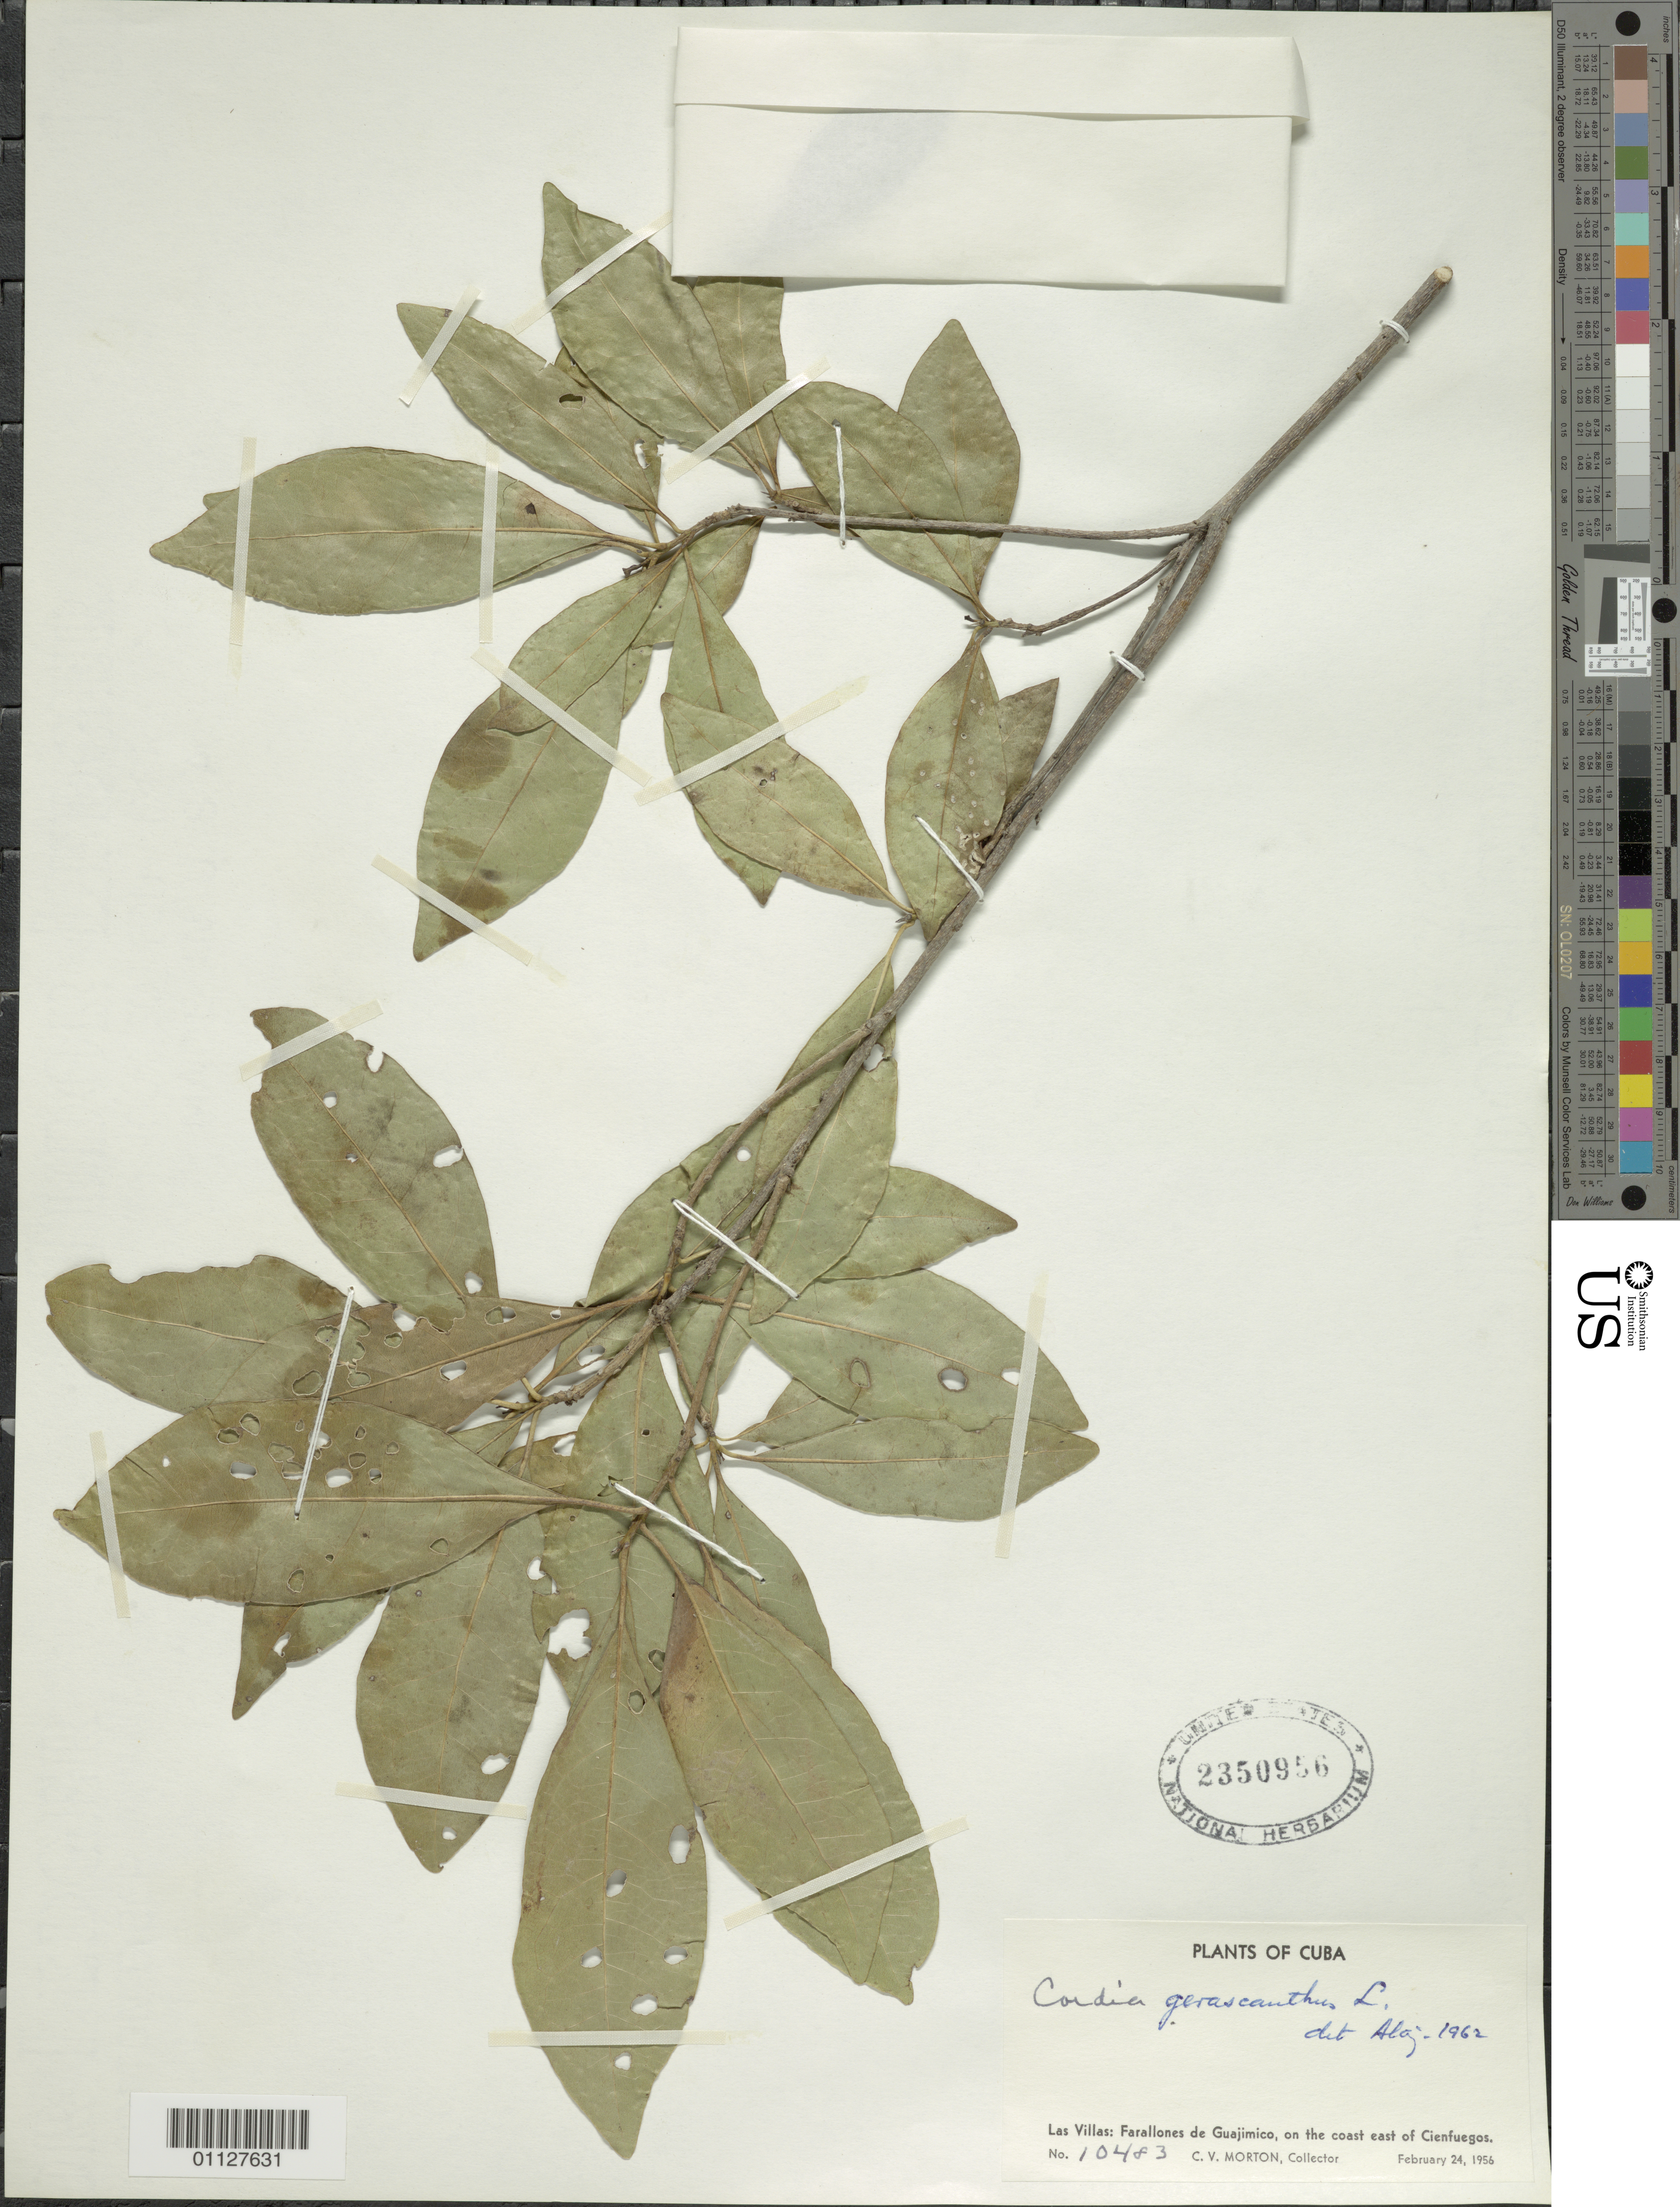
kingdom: Plantae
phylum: Tracheophyta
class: Magnoliopsida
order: Boraginales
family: Cordiaceae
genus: Cordia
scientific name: Cordia gerascanthus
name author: L.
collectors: C. V. Morton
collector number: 10483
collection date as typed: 24 Feb 1956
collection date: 1956-02-24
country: Cuba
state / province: Cienfuegos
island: Cuba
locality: Farallones de Guajimico, on the coast E of Cienfuegos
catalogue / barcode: US 2350956